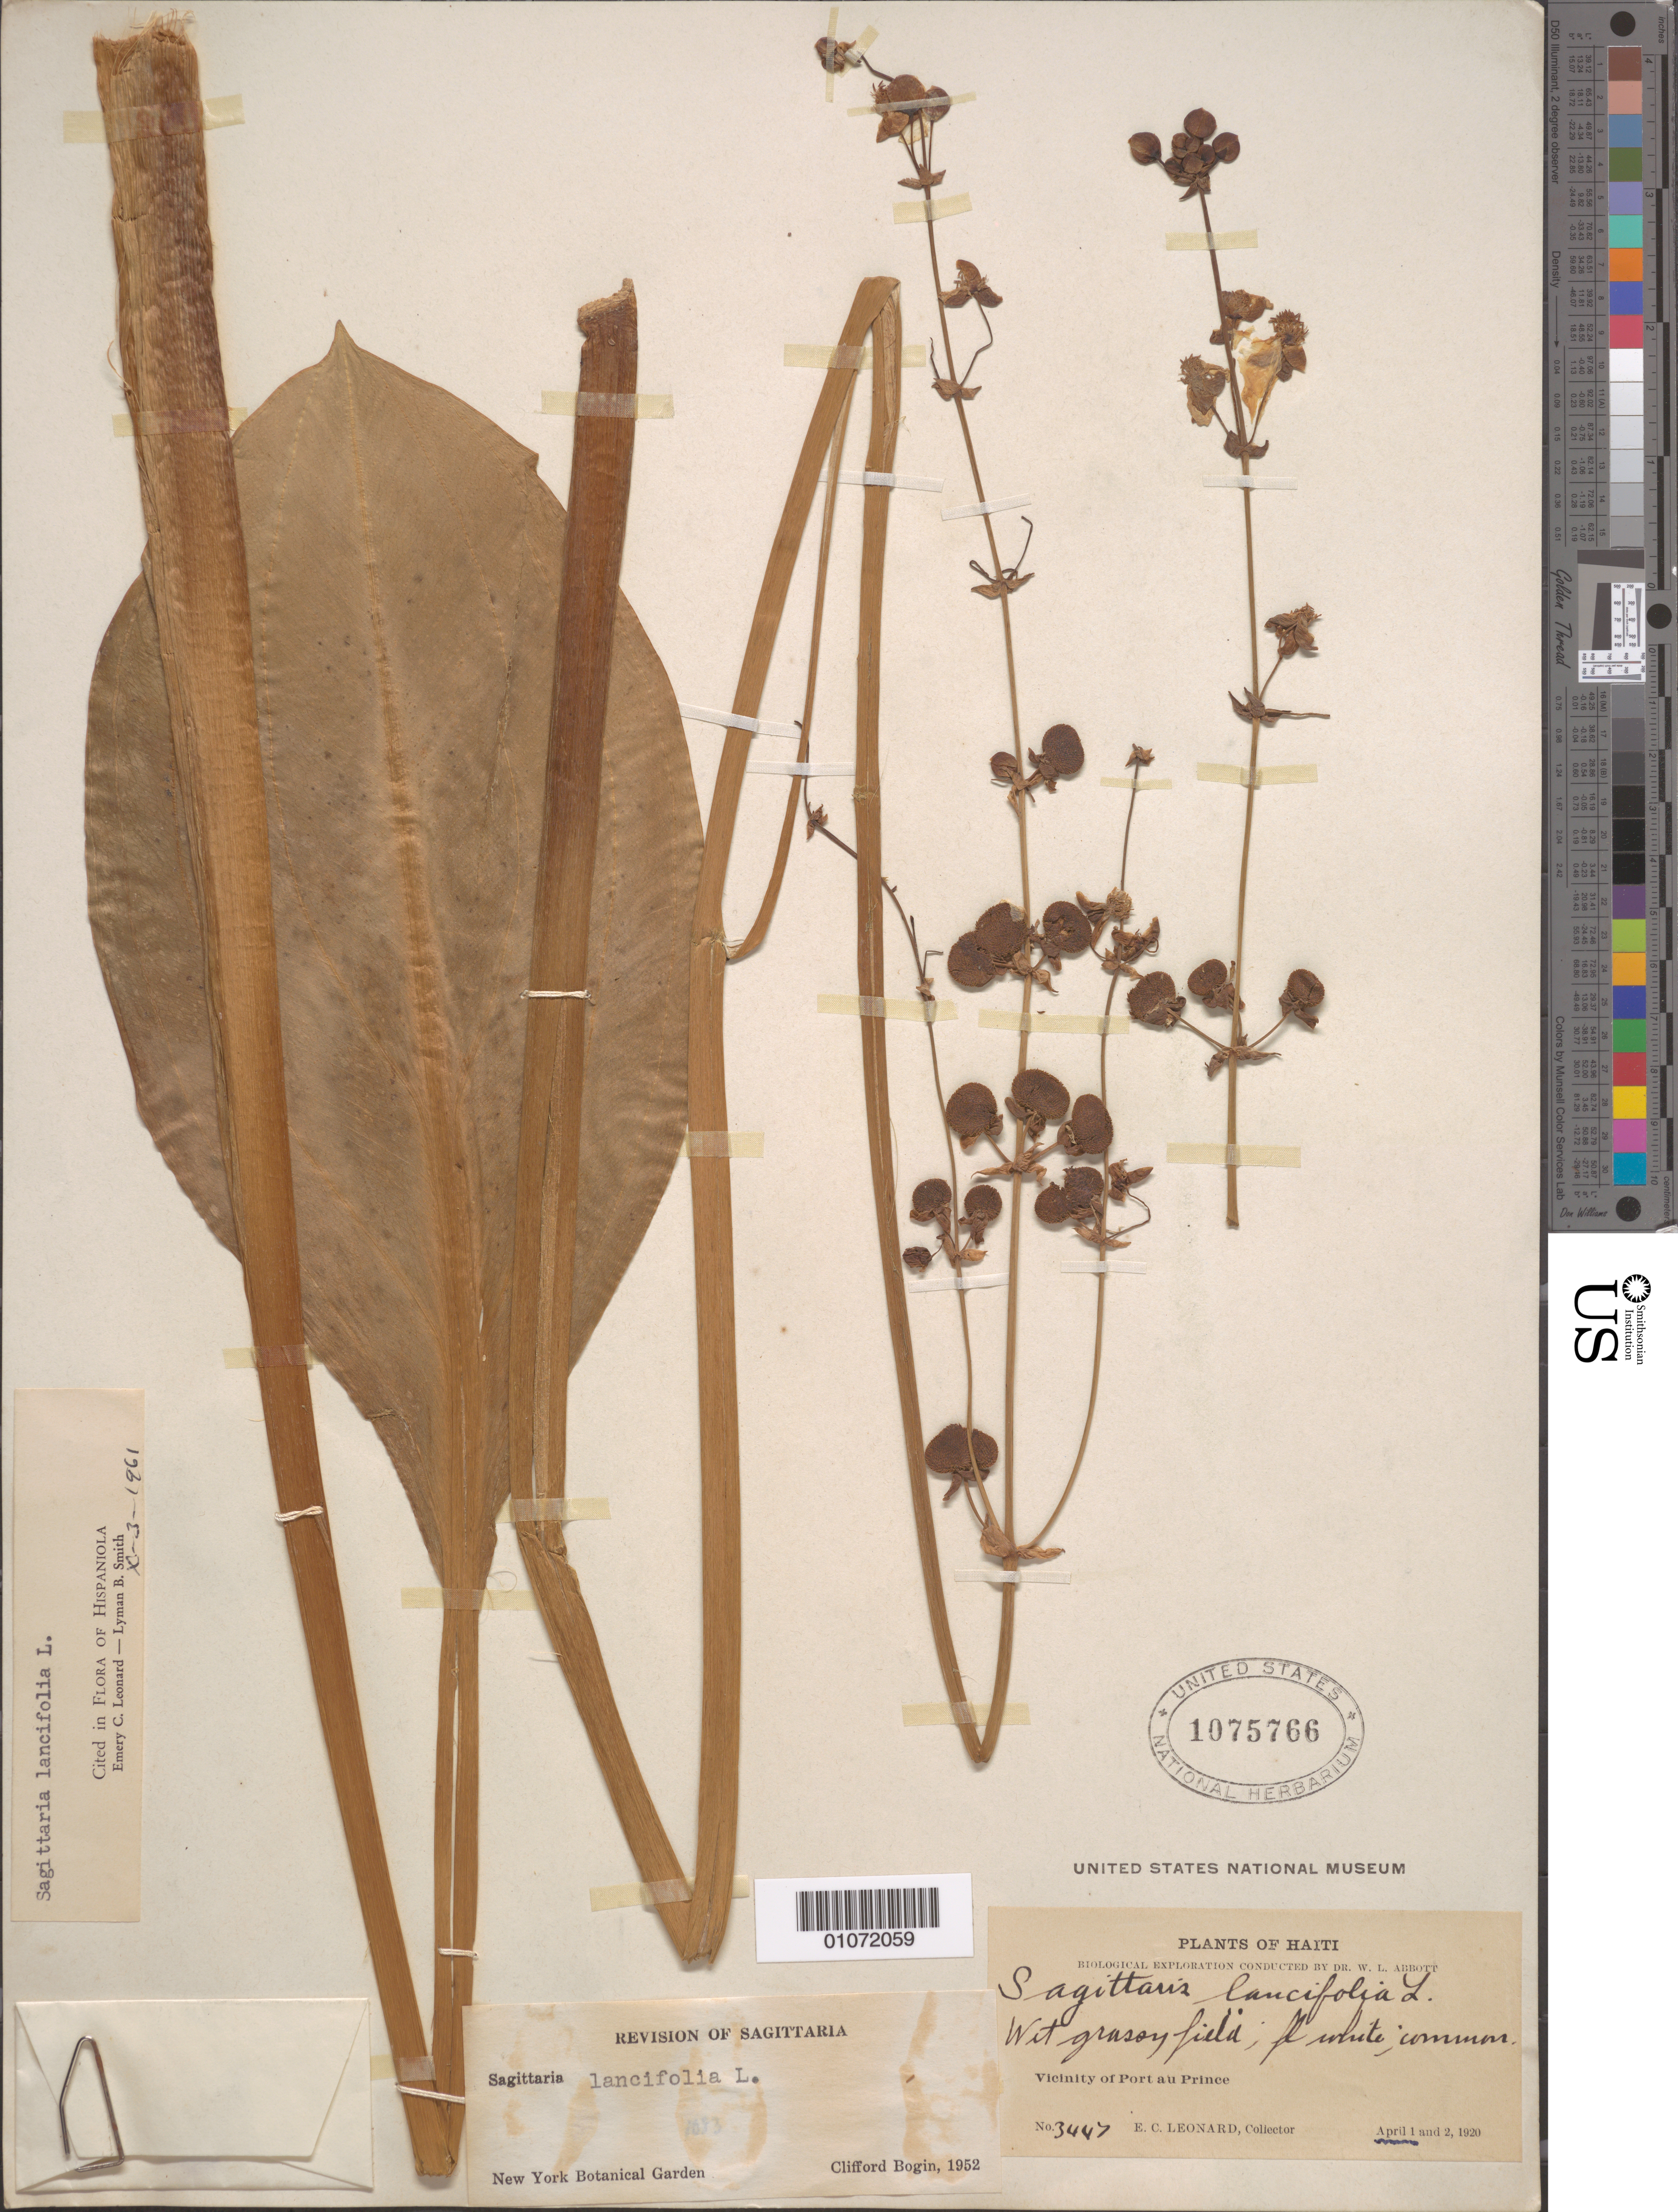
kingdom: Plantae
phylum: Tracheophyta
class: Liliopsida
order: Alismatales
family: Alismataceae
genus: Sagittaria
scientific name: Sagittaria lancifolia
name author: L.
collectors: E. C. Leonard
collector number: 3447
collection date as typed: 01 Aug 1920 and 02 Aug 1920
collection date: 1920-08-01,1920-08-02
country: Haiti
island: Hispaniola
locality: Wet grassy folia.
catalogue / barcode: US 1075766